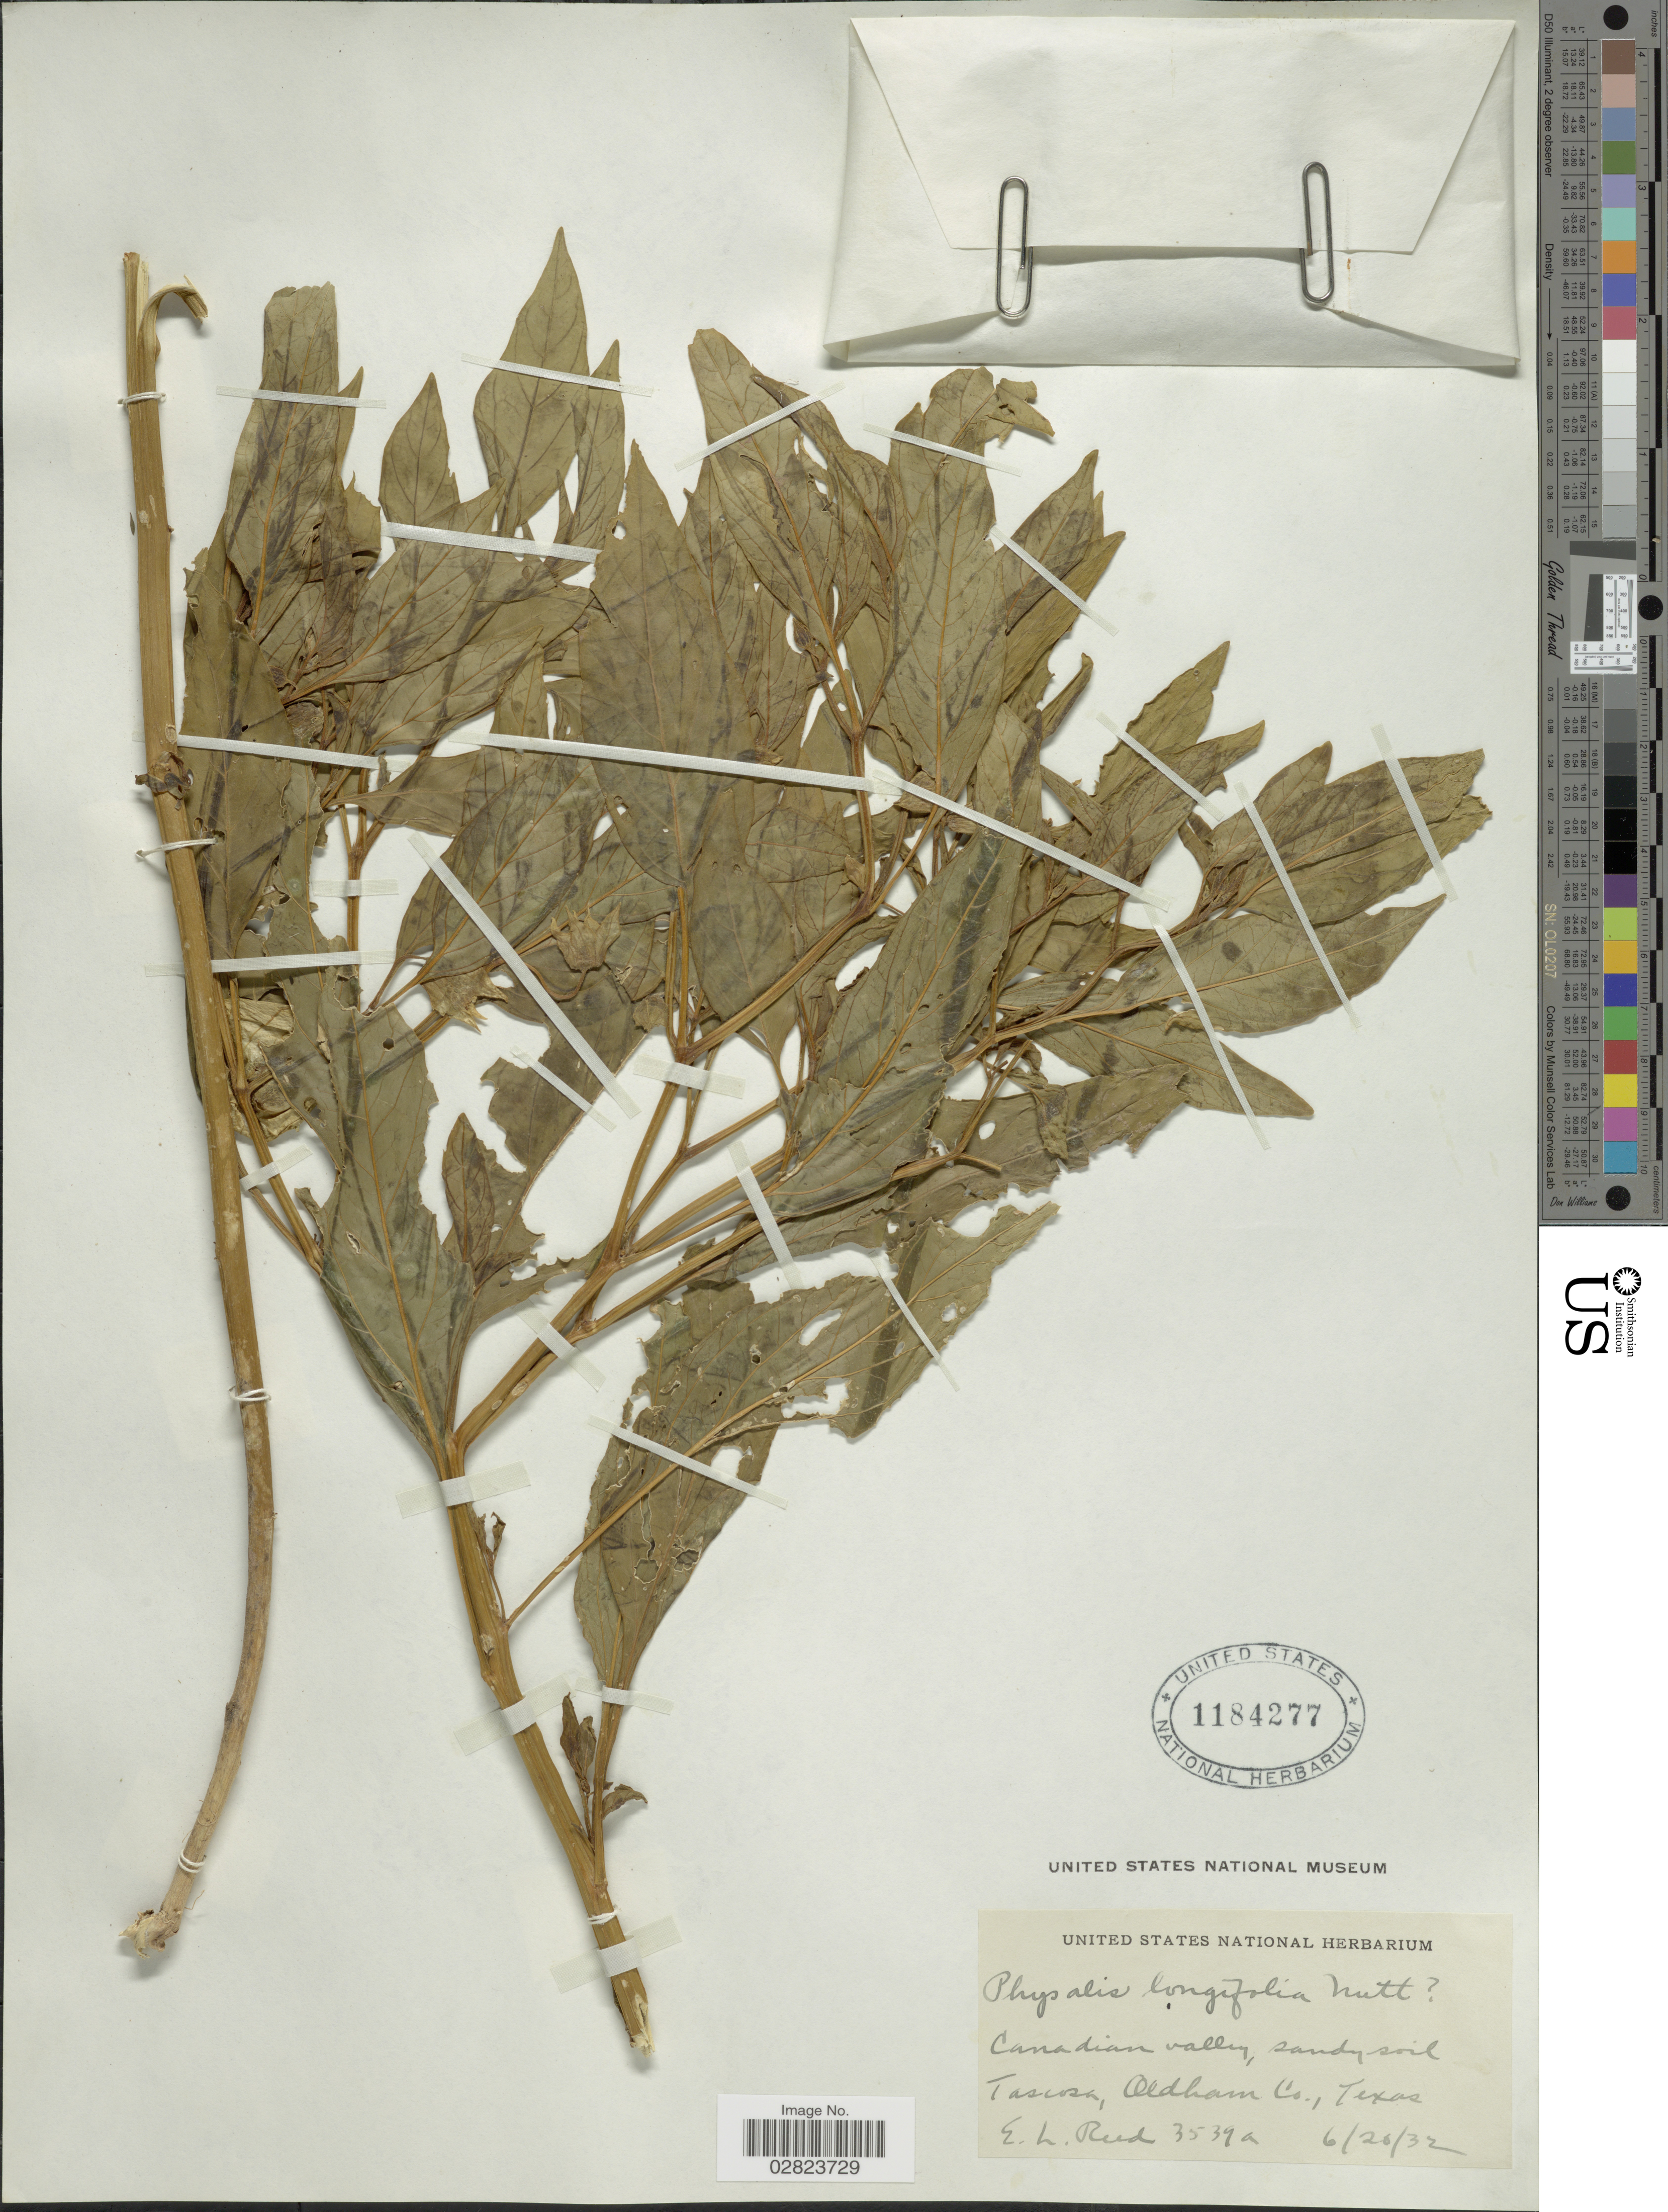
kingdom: Plantae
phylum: Tracheophyta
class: Magnoliopsida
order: Solanales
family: Solanaceae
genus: Physalis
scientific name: Physalis longifolia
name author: Nutt.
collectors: E. Reed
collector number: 3539a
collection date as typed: Transcribed d/m/y: 26/6/32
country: United States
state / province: Texas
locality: Canadian valley, sandy soil Tascosa, Oldham Co.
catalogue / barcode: US 1184277